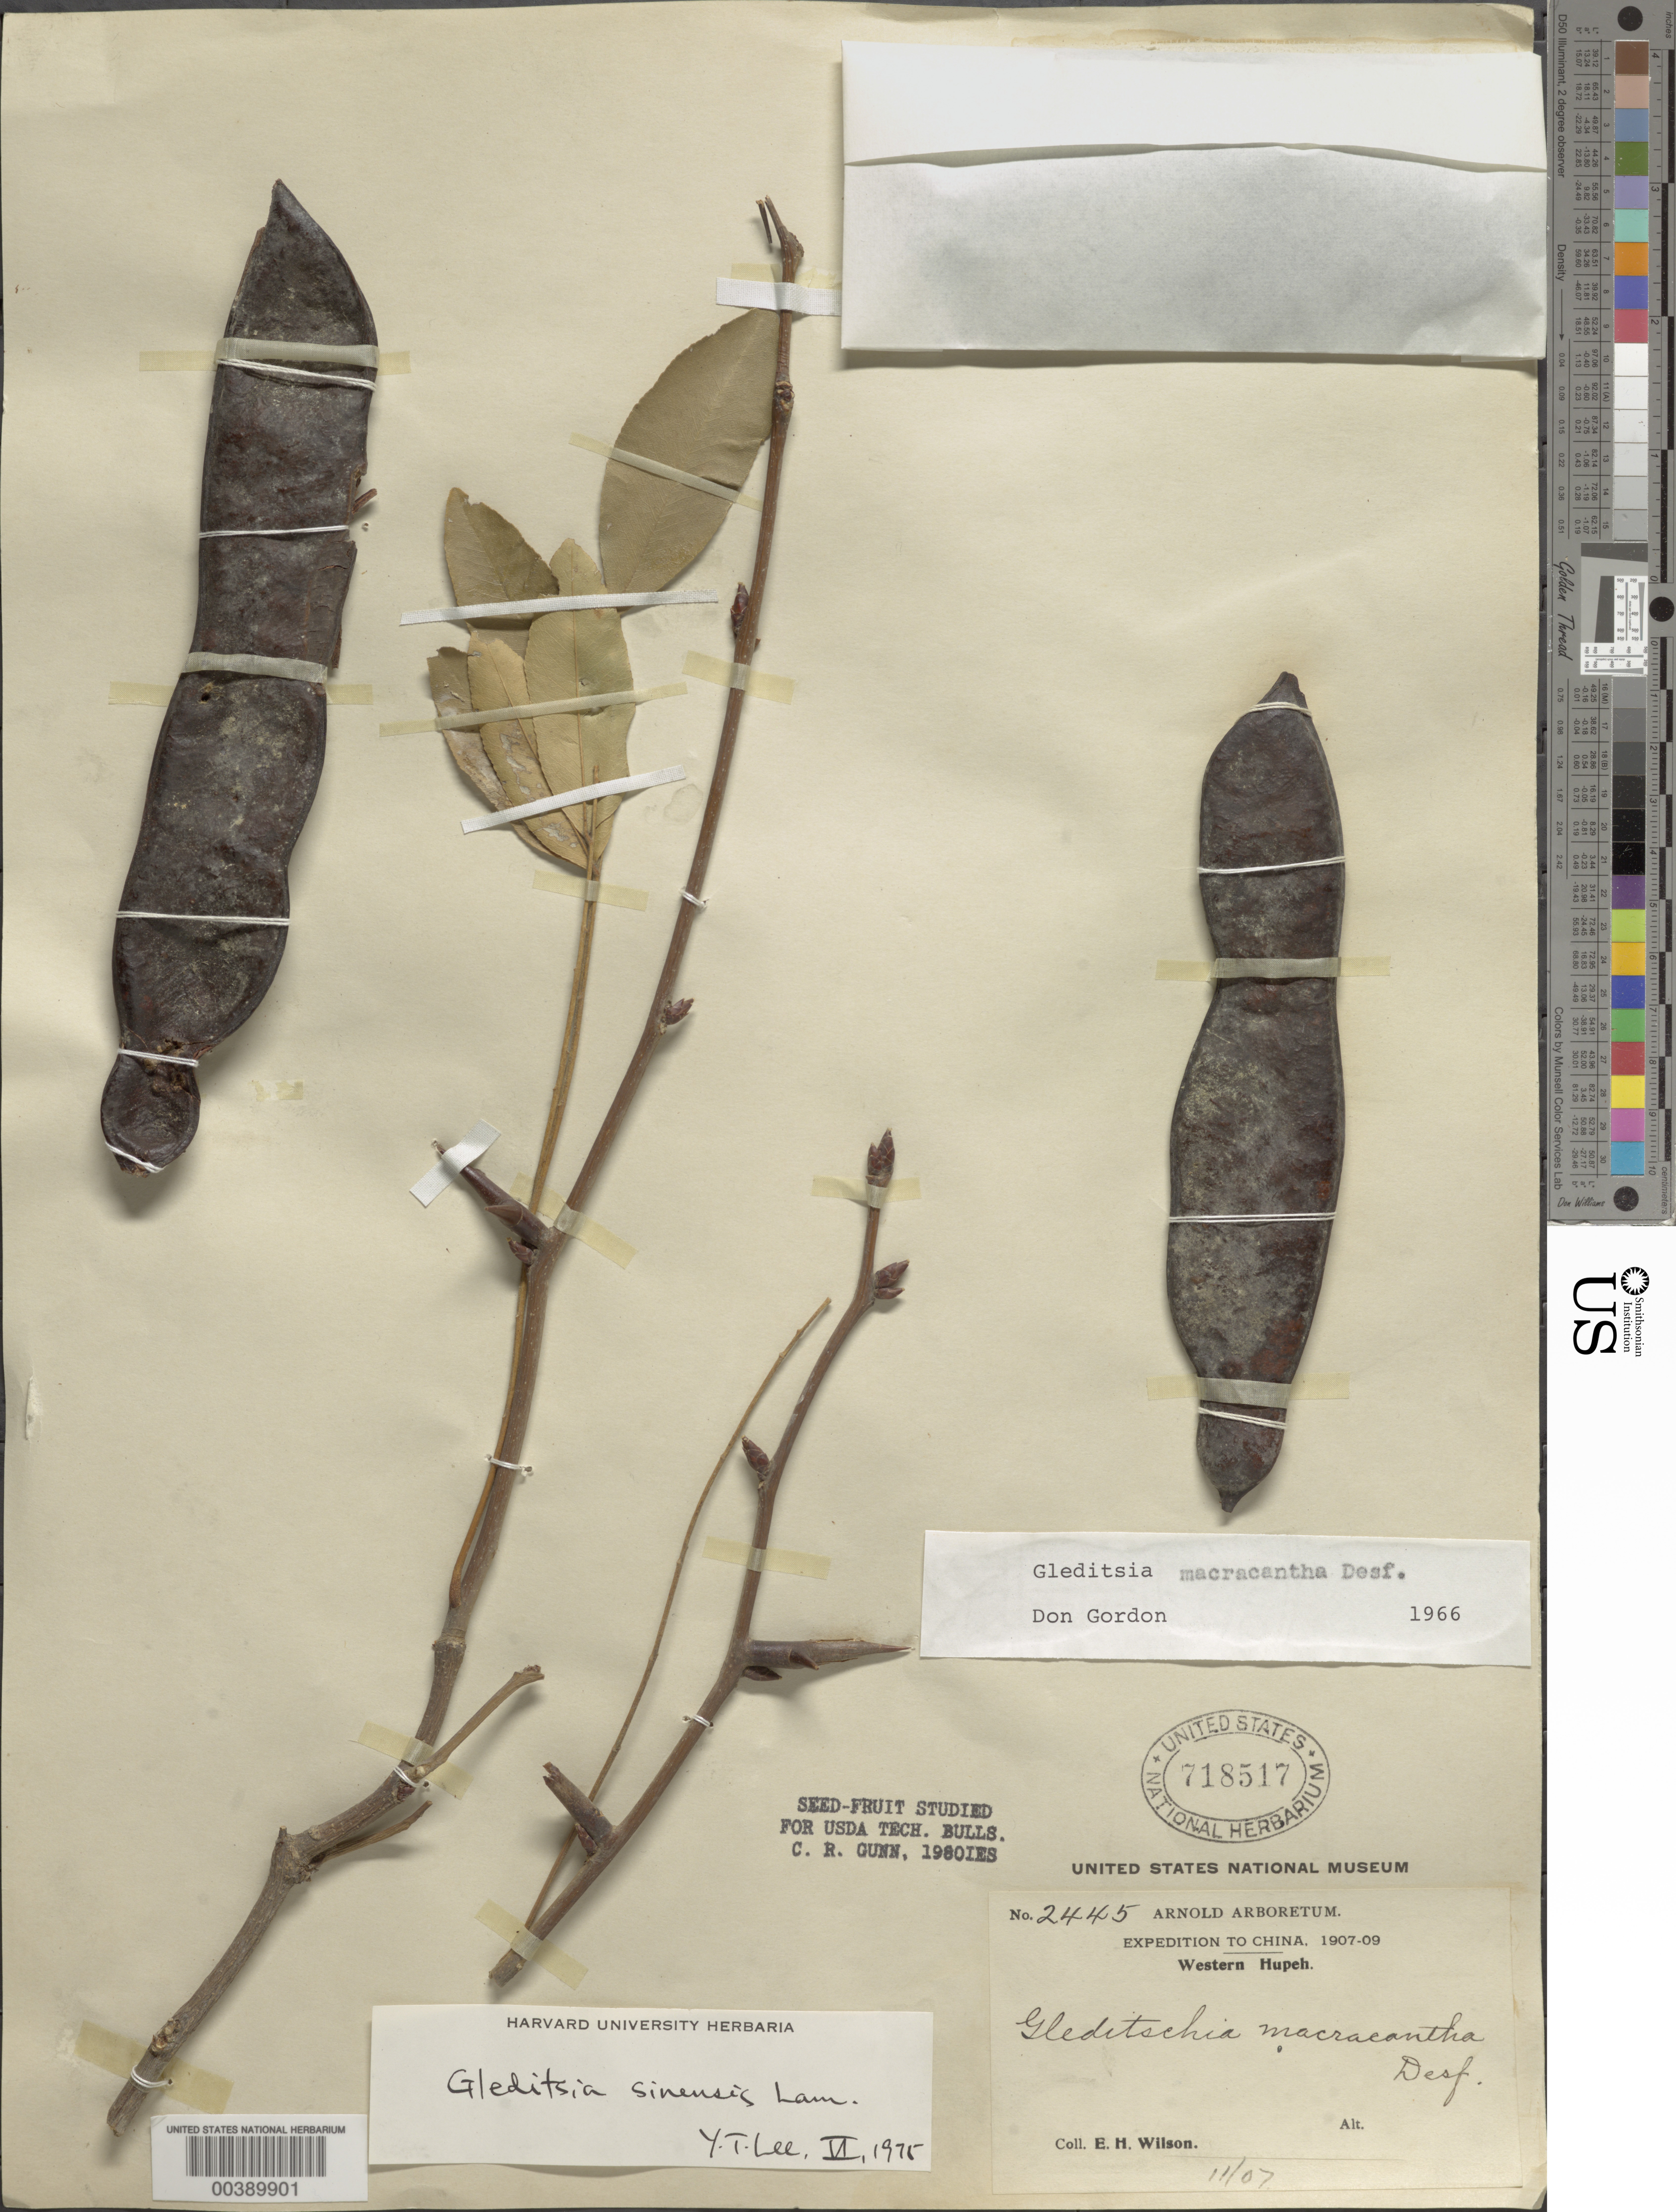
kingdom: Plantae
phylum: Tracheophyta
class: Magnoliopsida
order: Fabales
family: Fabaceae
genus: Gleditsia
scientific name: Gleditsia sinensis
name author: Lam.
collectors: E. H. Wilson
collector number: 2445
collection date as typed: Nov 1907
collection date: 1907-11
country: China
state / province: Hubei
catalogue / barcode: US 718517